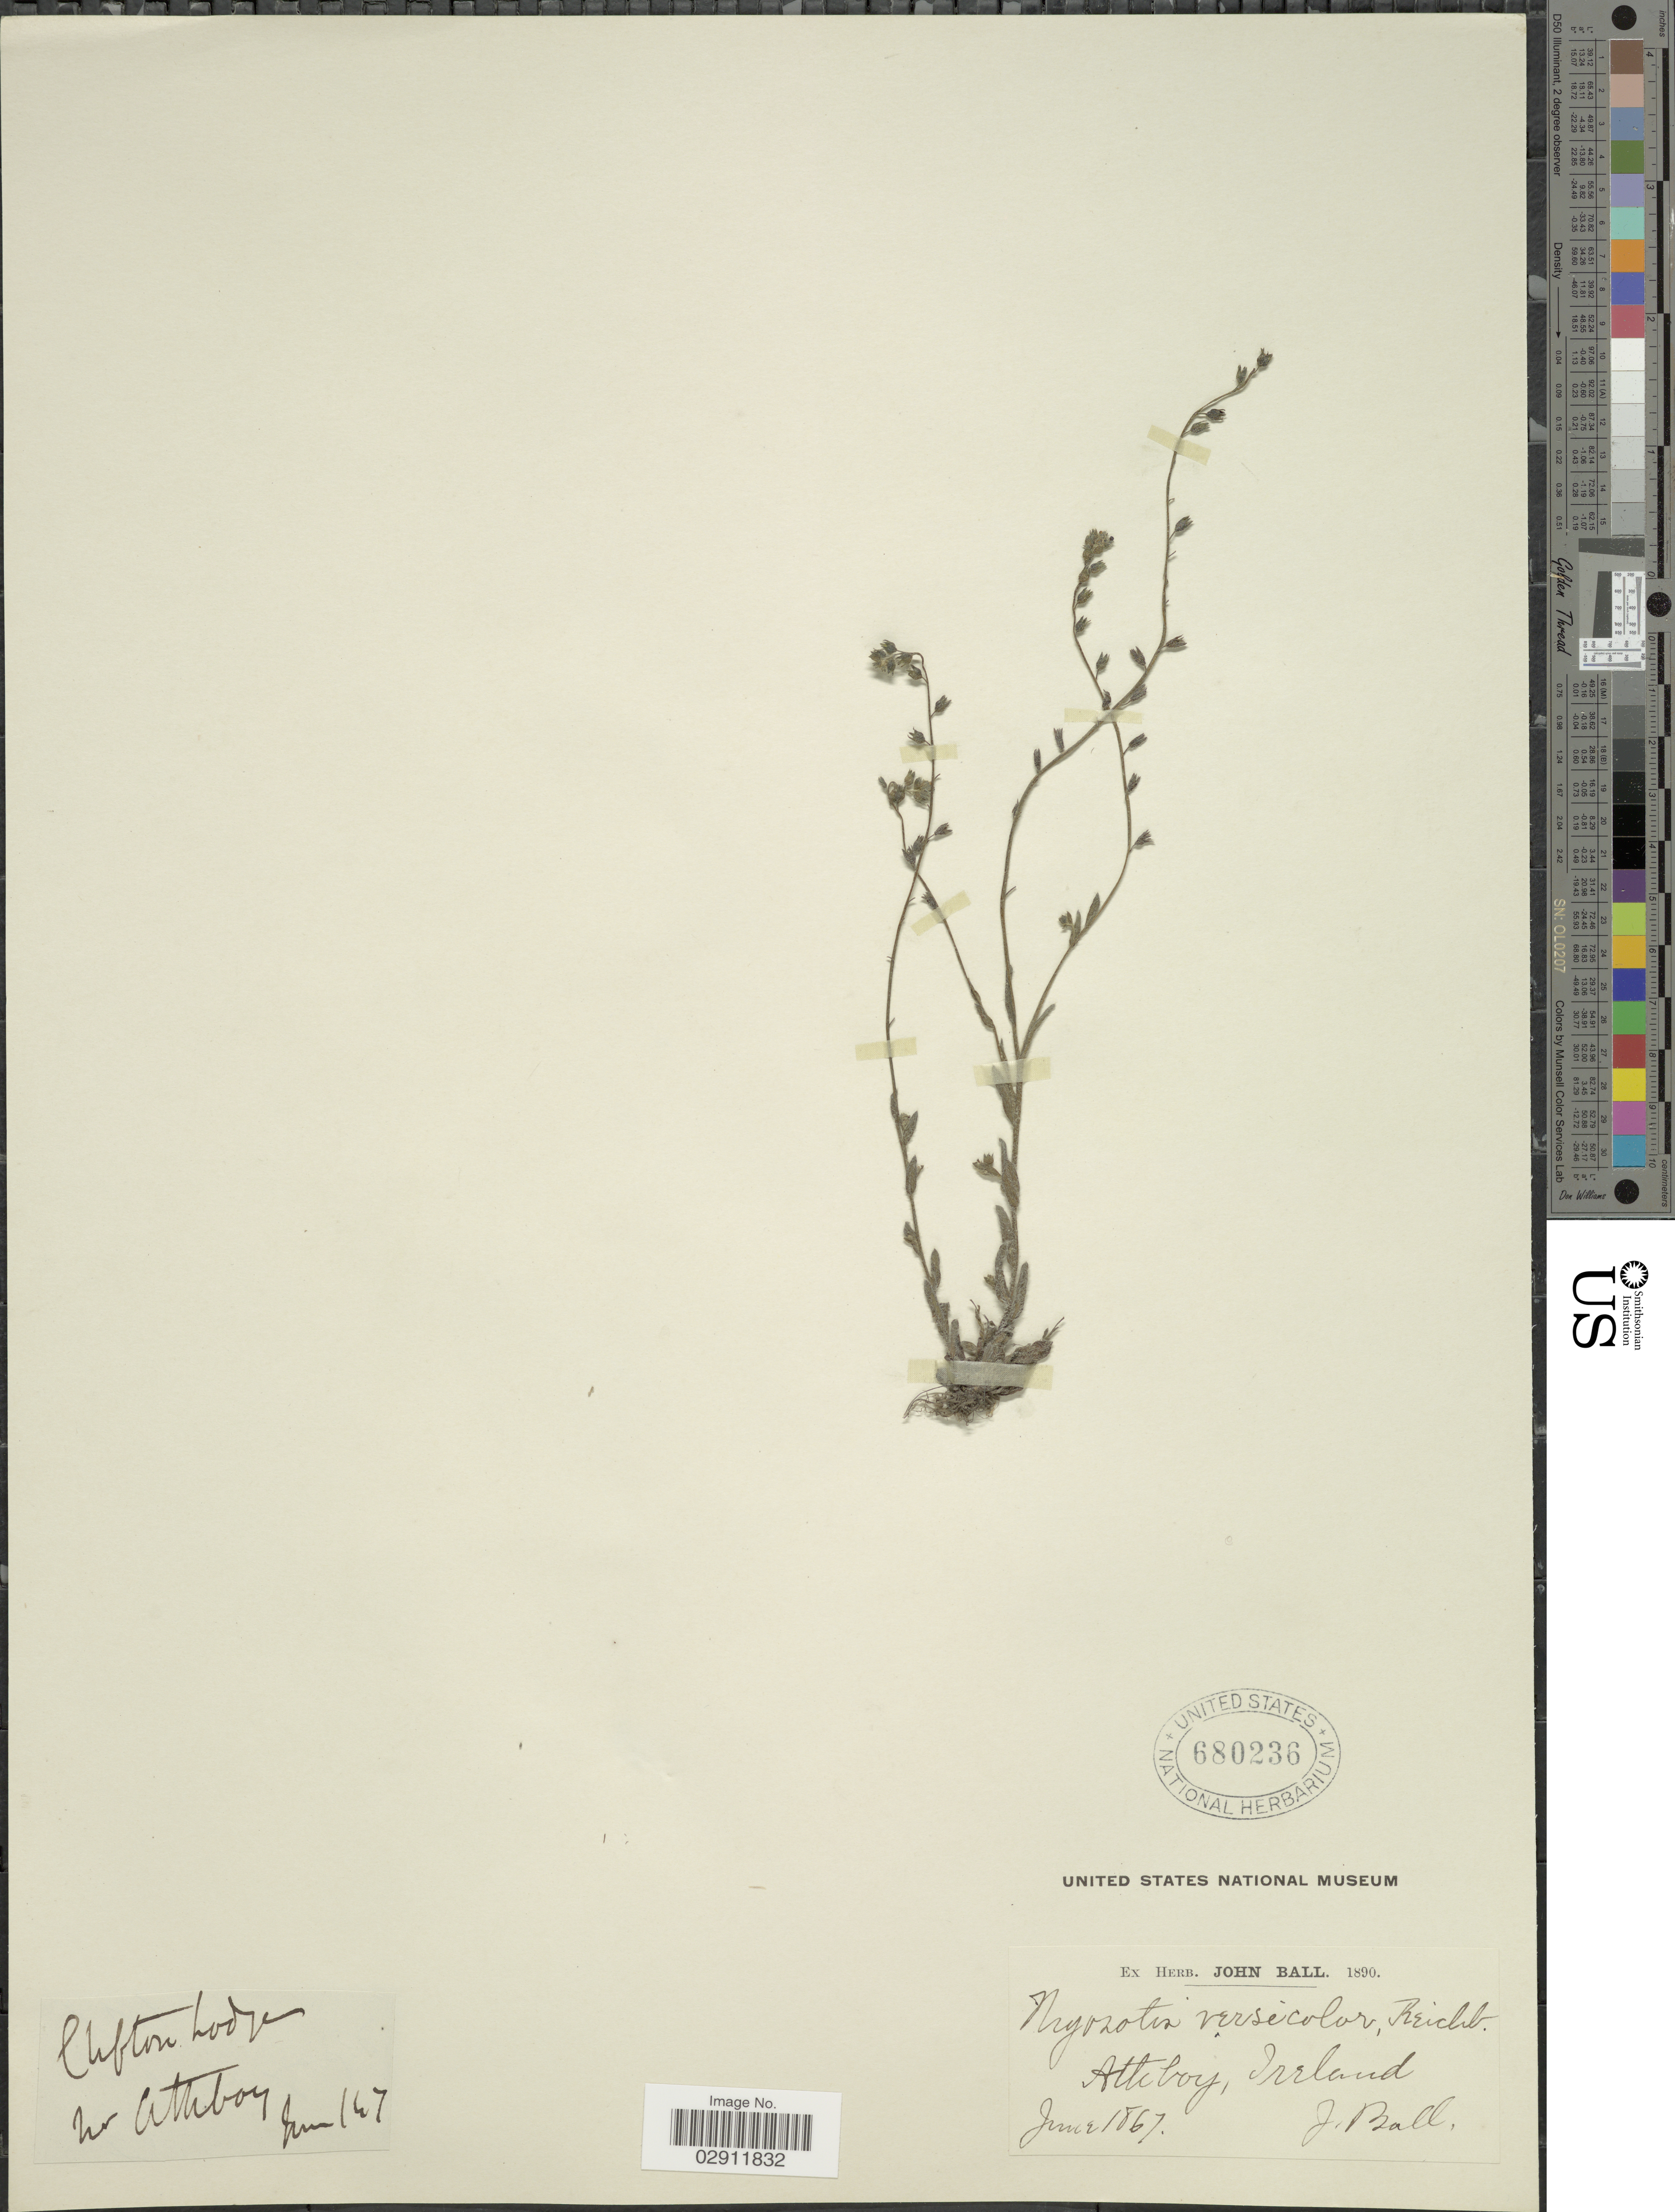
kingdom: Plantae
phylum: Tracheophyta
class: Magnoliopsida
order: Boraginales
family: Boraginaceae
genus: Myosotis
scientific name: Myosotis versicolor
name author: Sm.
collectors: J. Ball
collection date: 1867-06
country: Ireland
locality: Clifton Lodge. Nr Atteboy.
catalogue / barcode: US 680236